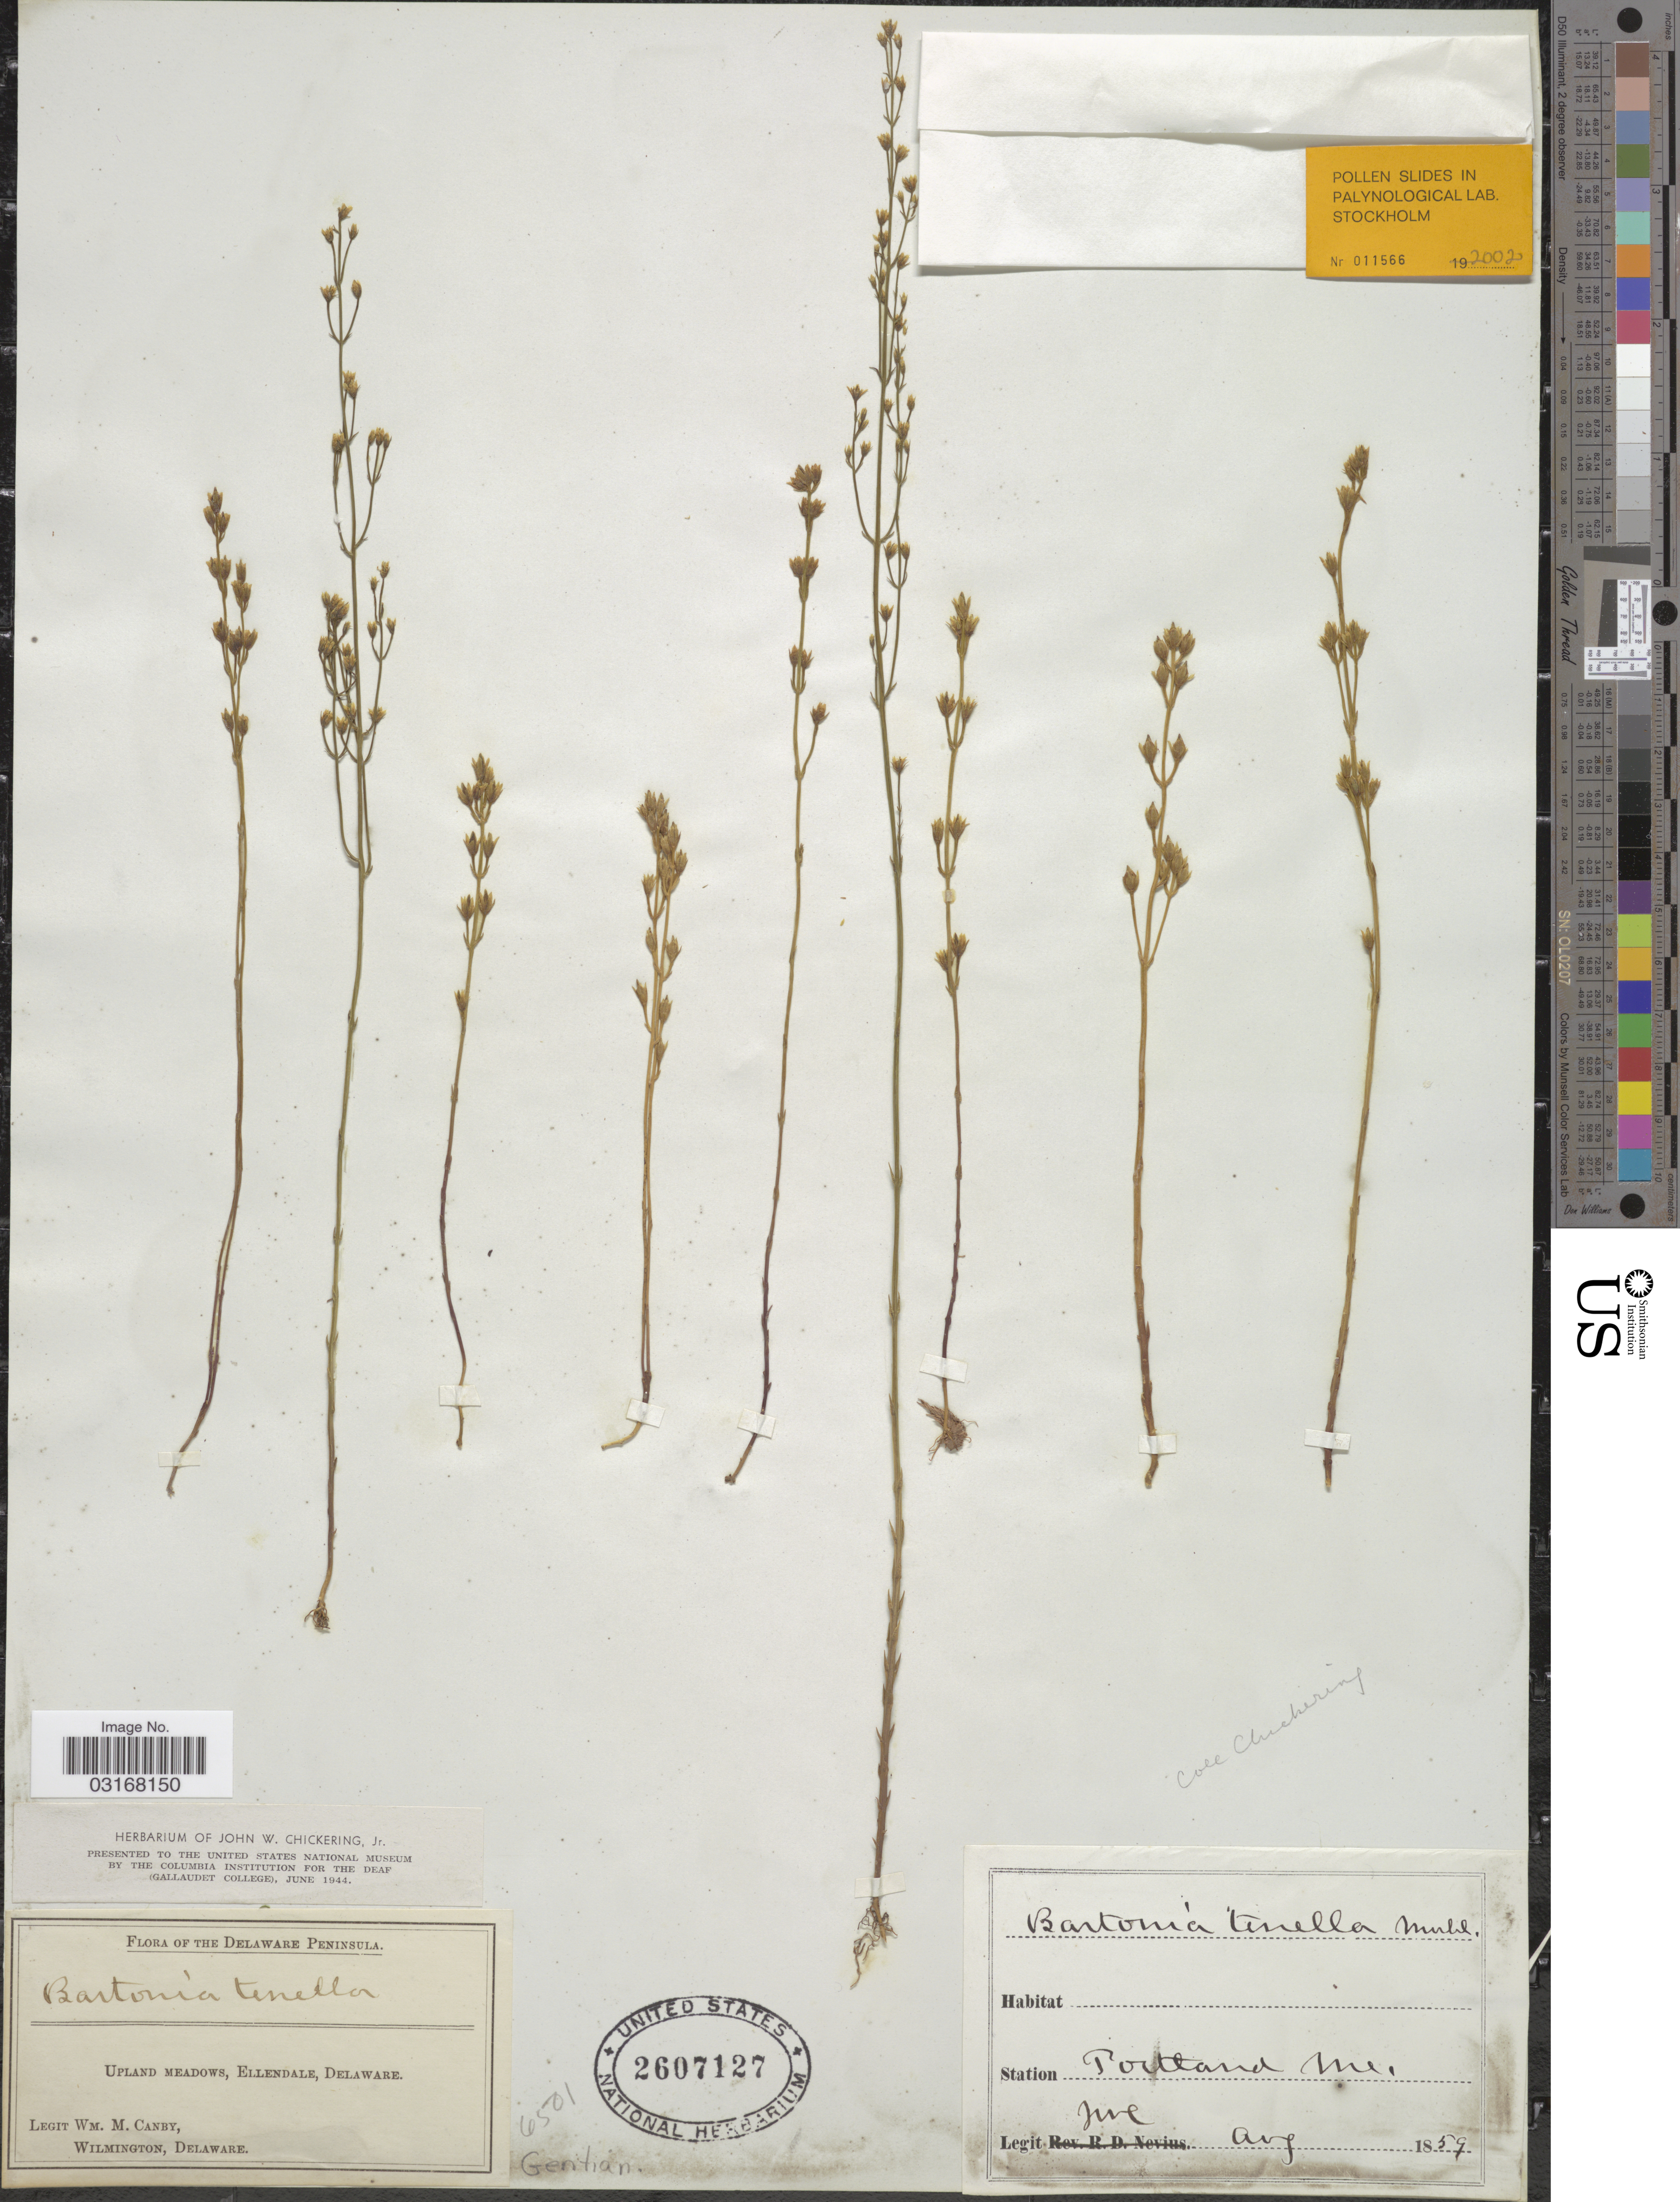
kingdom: Plantae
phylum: Tracheophyta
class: Magnoliopsida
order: Gentianales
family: Gentianaceae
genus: Bartonia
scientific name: Bartonia tenella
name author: Muhl.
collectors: W. M. Canby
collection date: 1859-06/1859-08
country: United States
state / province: Delaware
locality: The Delaware Peninsula. Upland meadows, Ellendale, Delaware. Station Portland, Me.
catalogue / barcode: US 2607127